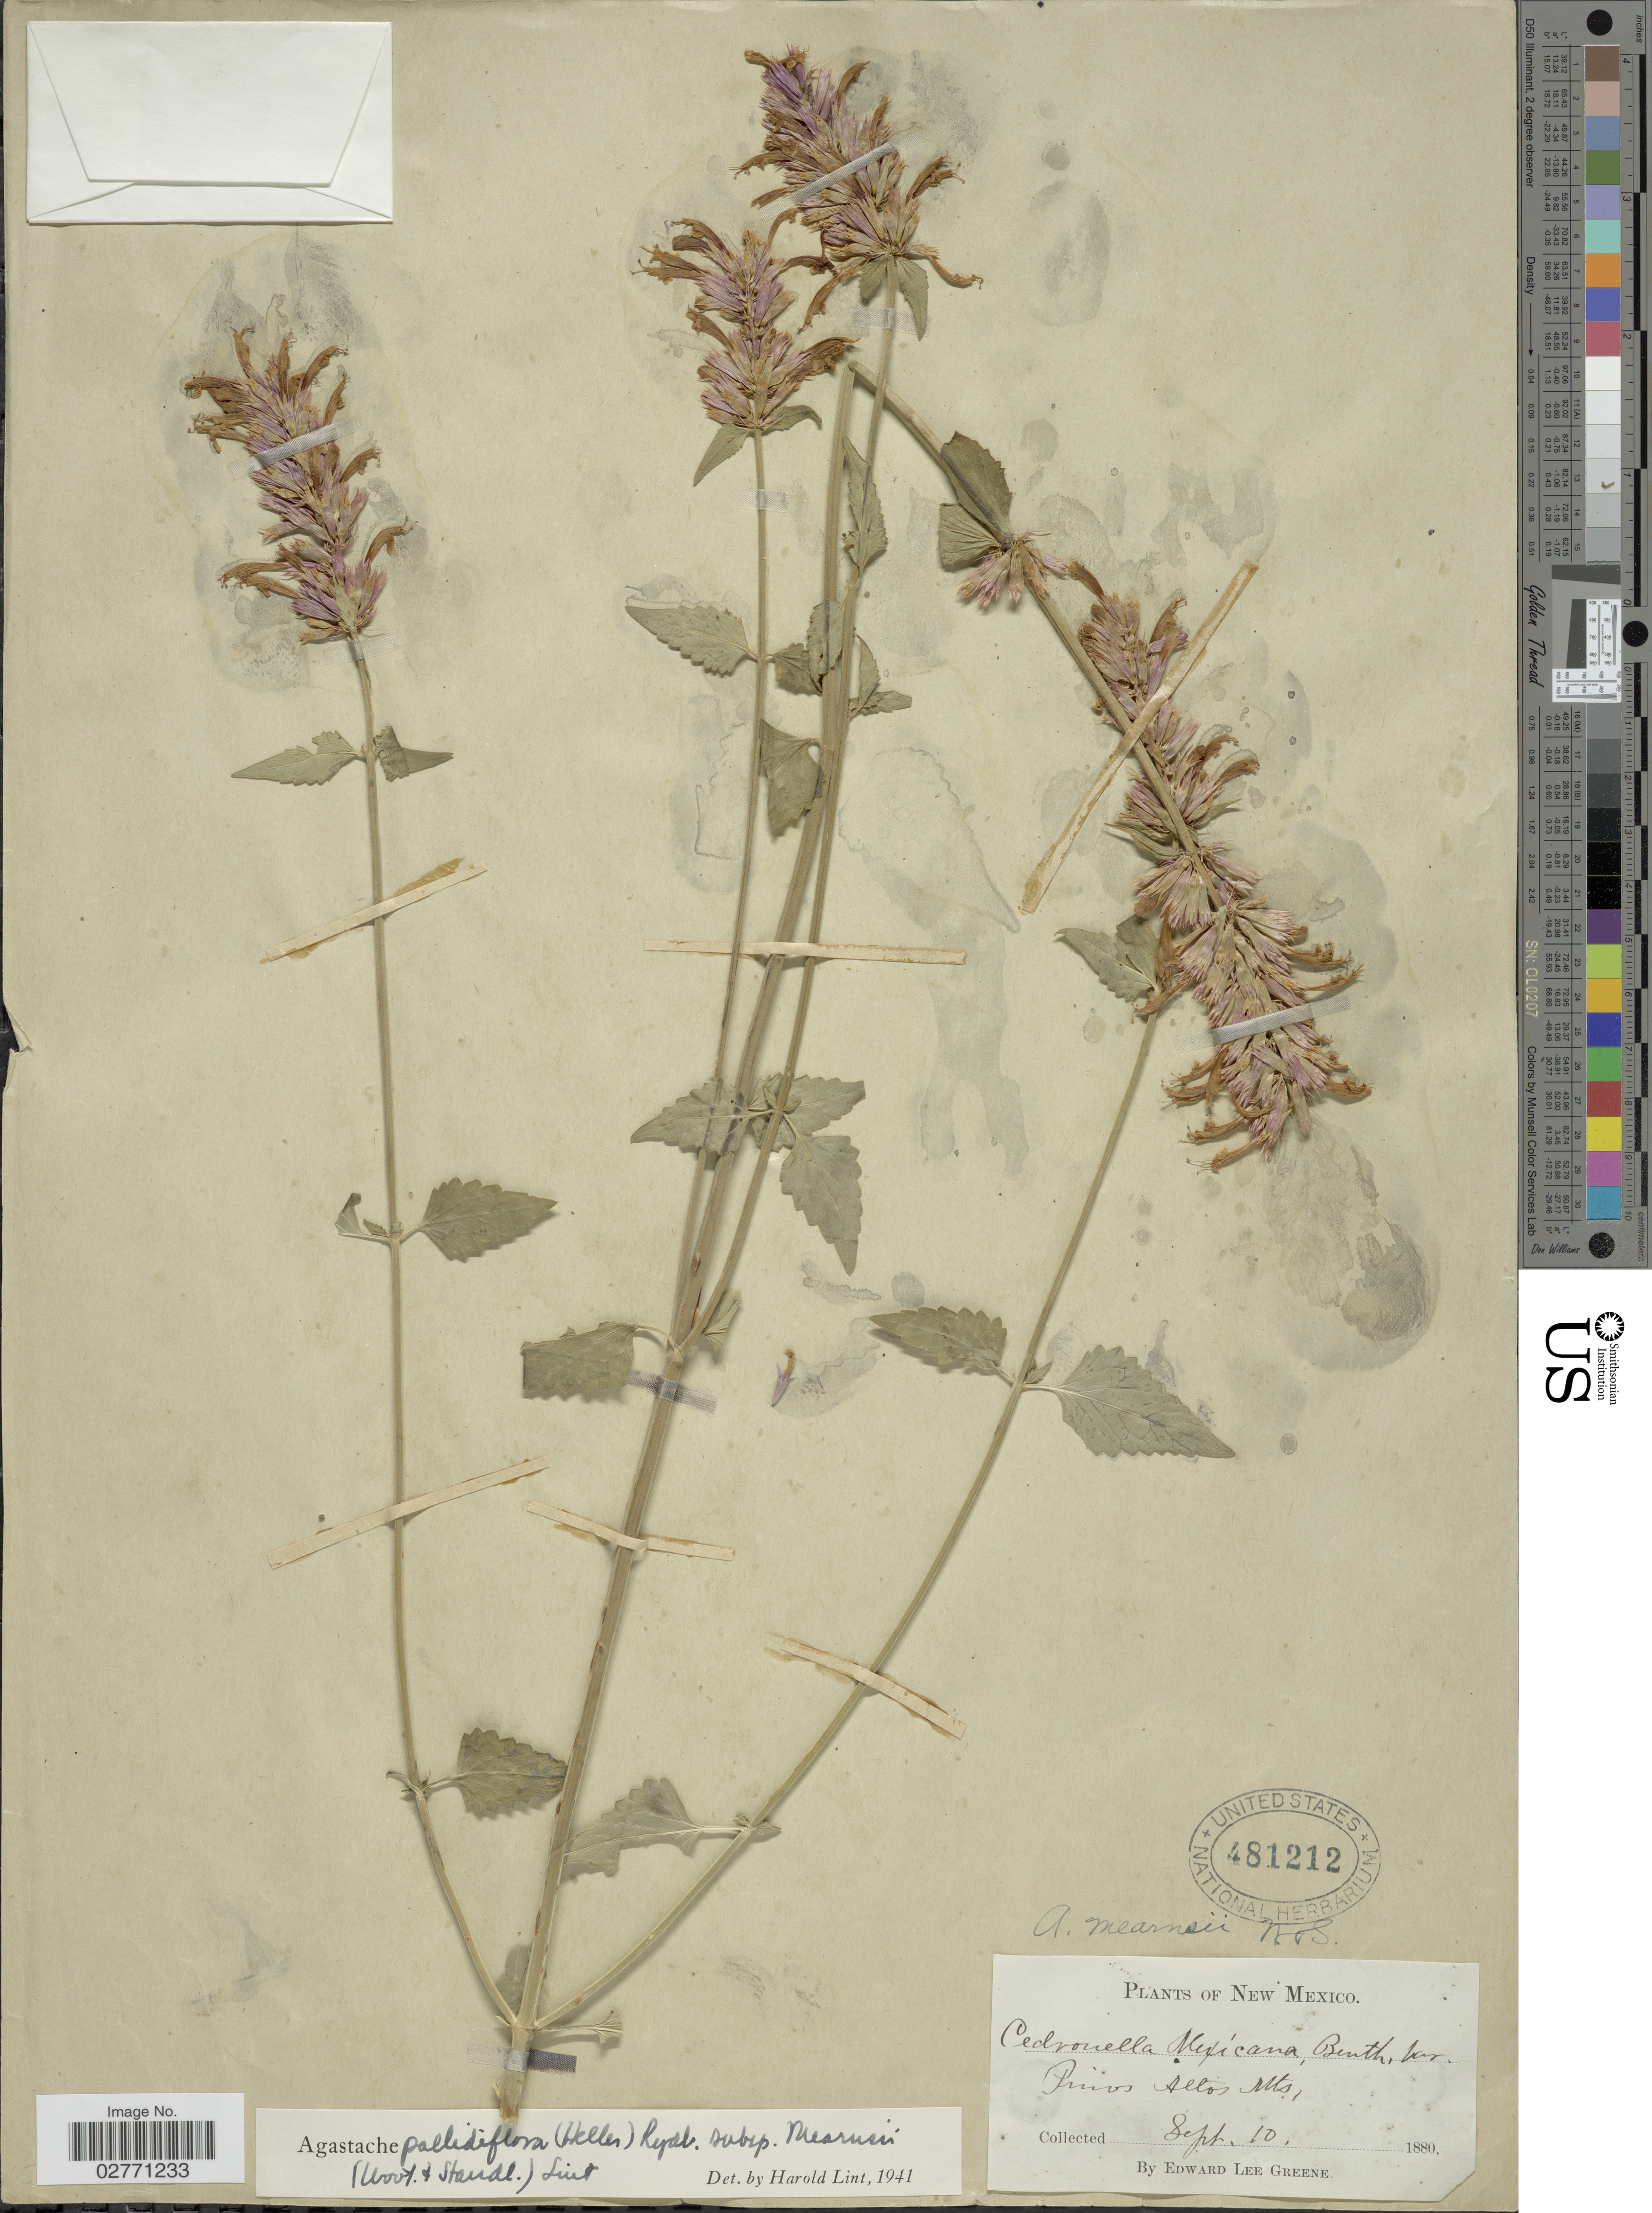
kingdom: Plantae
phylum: Tracheophyta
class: Magnoliopsida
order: Lamiales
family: Lamiaceae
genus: Agastache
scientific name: Agastache mearnsii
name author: Wooton & Standl.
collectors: E. L. Greene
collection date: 1880-09-10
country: United States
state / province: New Mexico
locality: Pinos Altos Mts.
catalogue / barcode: US 481212